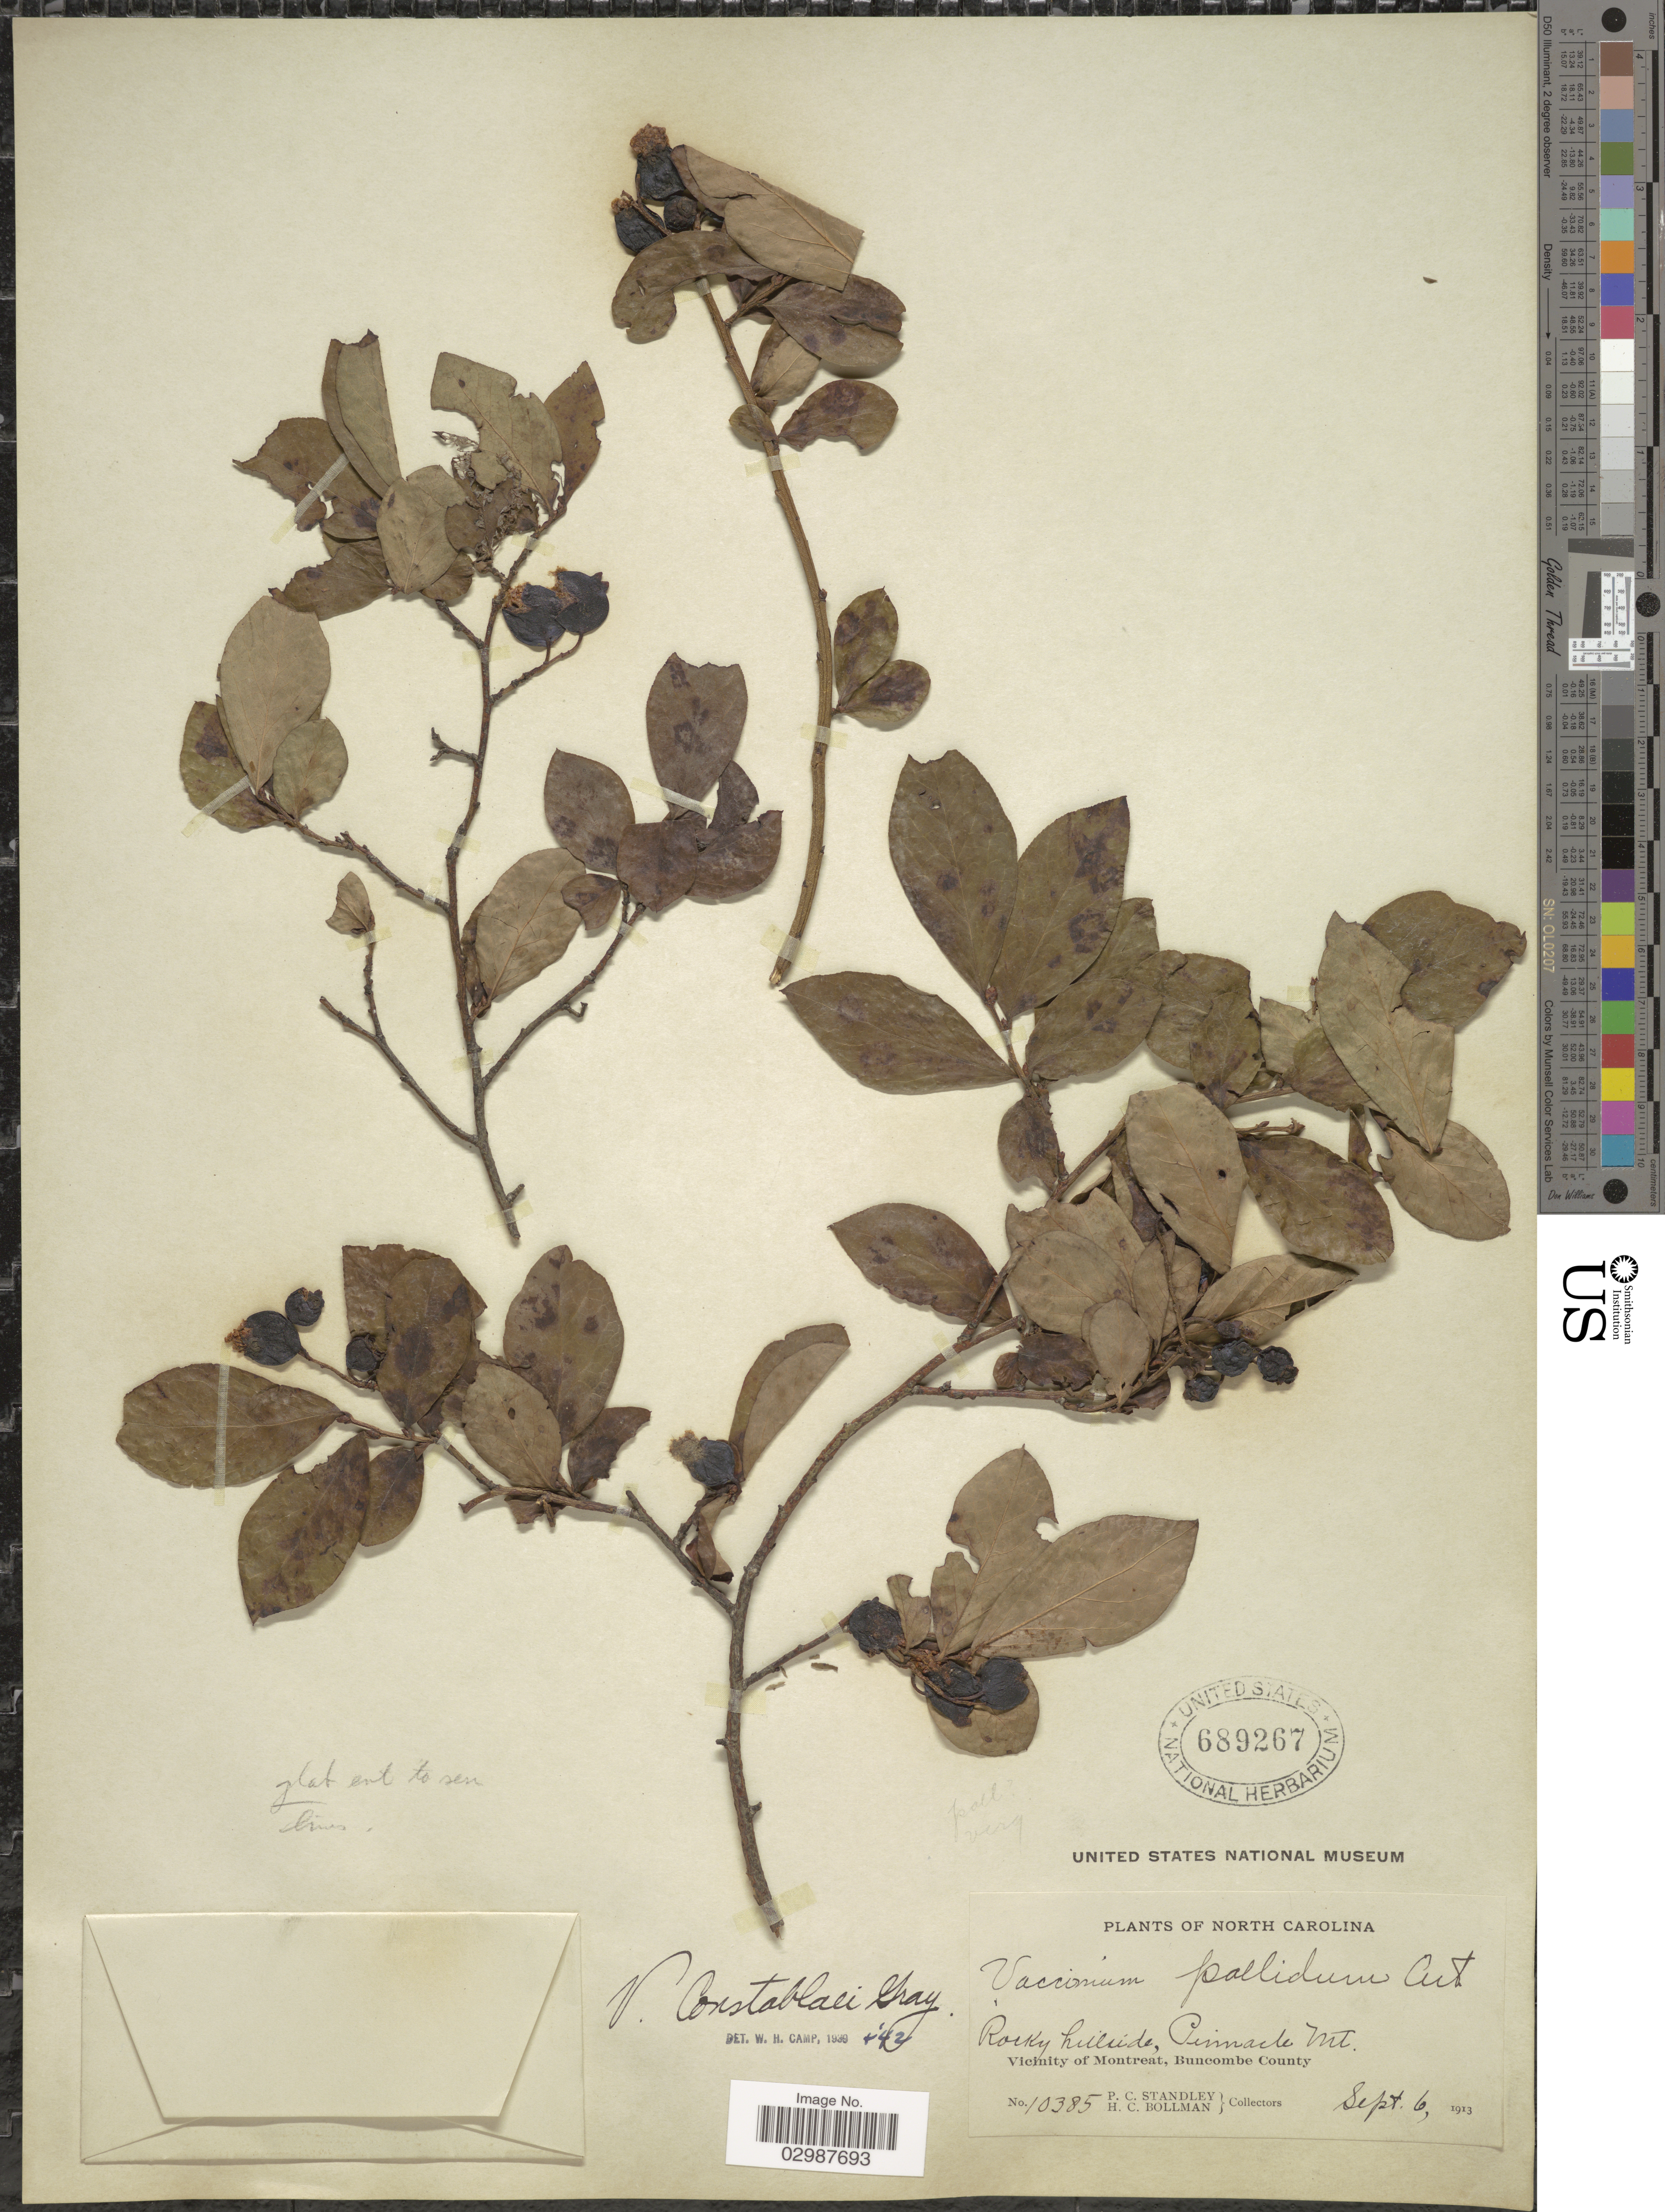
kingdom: Plantae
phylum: Tracheophyta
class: Magnoliopsida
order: Ericales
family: Ericaceae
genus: Vaccinium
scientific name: Vaccinium constablaei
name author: A. Gray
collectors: P. C. Standley & H. C. Bollman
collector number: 10385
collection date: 1913-09-06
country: United States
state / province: North Carolina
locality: Pinnacle Mt. Vicinity of Montreat, Buncombe County.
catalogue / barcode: US 689267